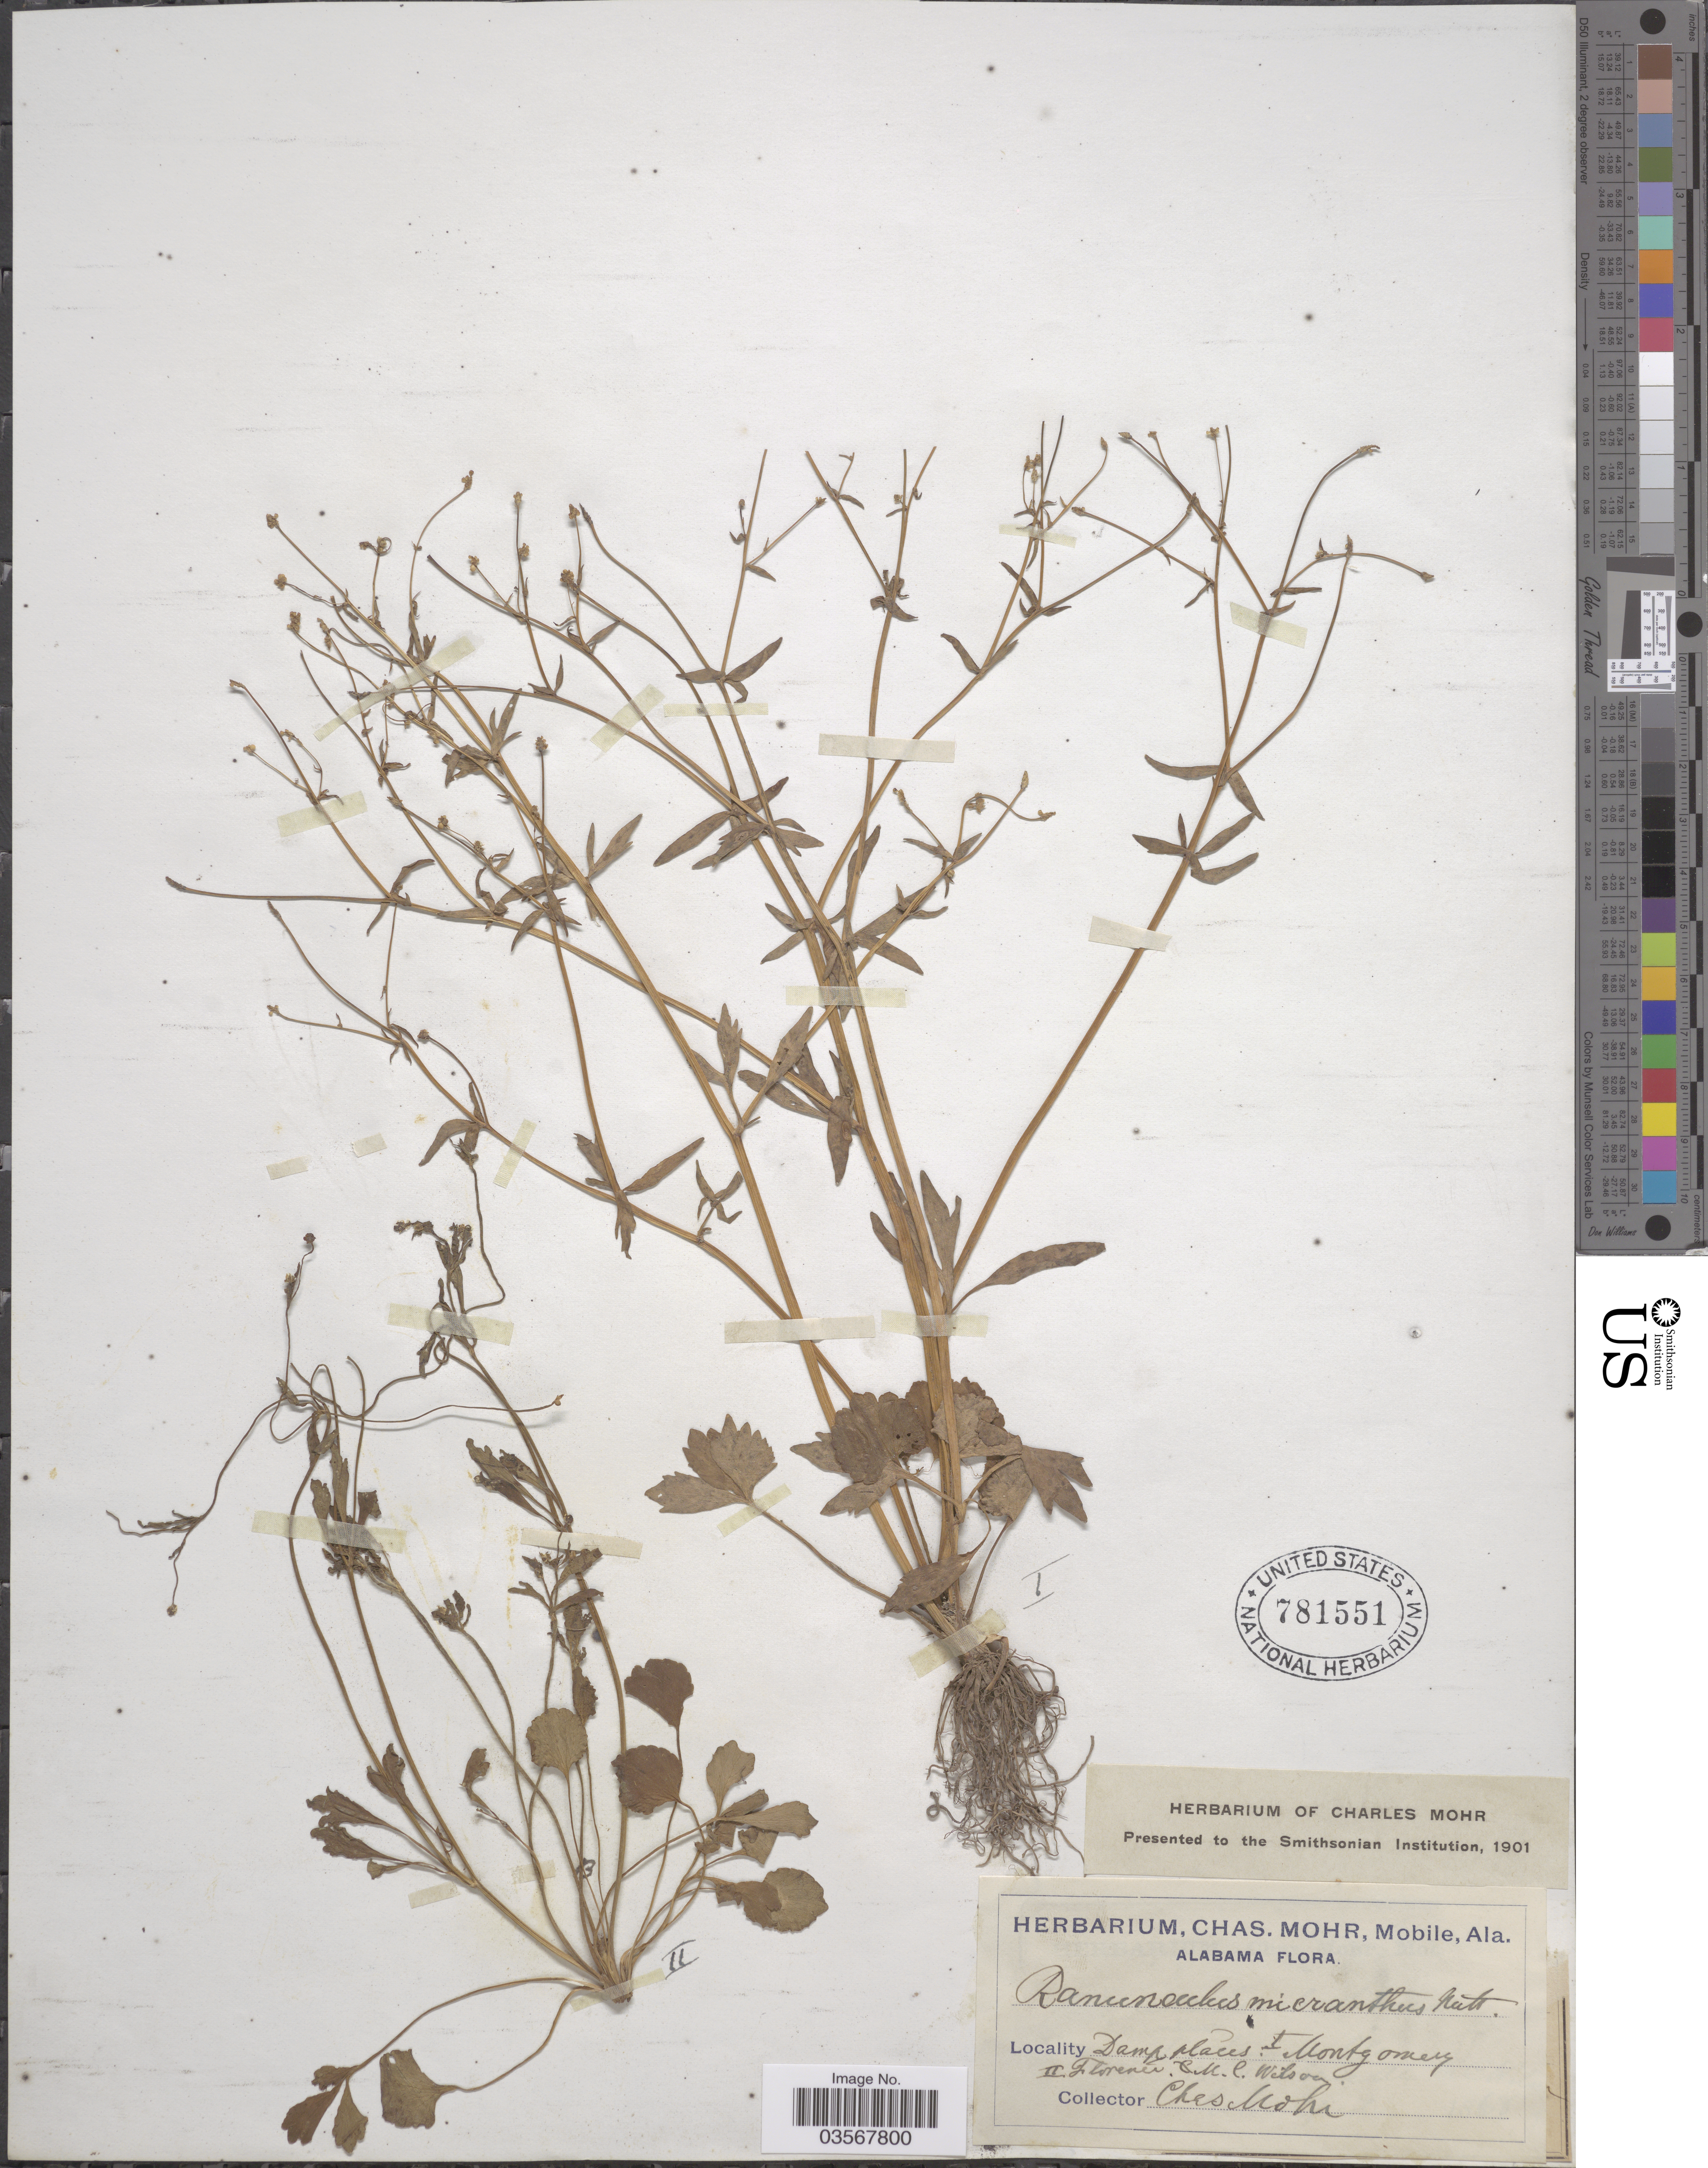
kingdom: Plantae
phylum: Tracheophyta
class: Magnoliopsida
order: Ranunculales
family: Ranunculaceae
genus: Ranunculus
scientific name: Ranunculus micranthus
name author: Nutt.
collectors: Mohr, C. T. (herbarium)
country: United States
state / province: Alabama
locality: Montgomery.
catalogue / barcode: US 781551